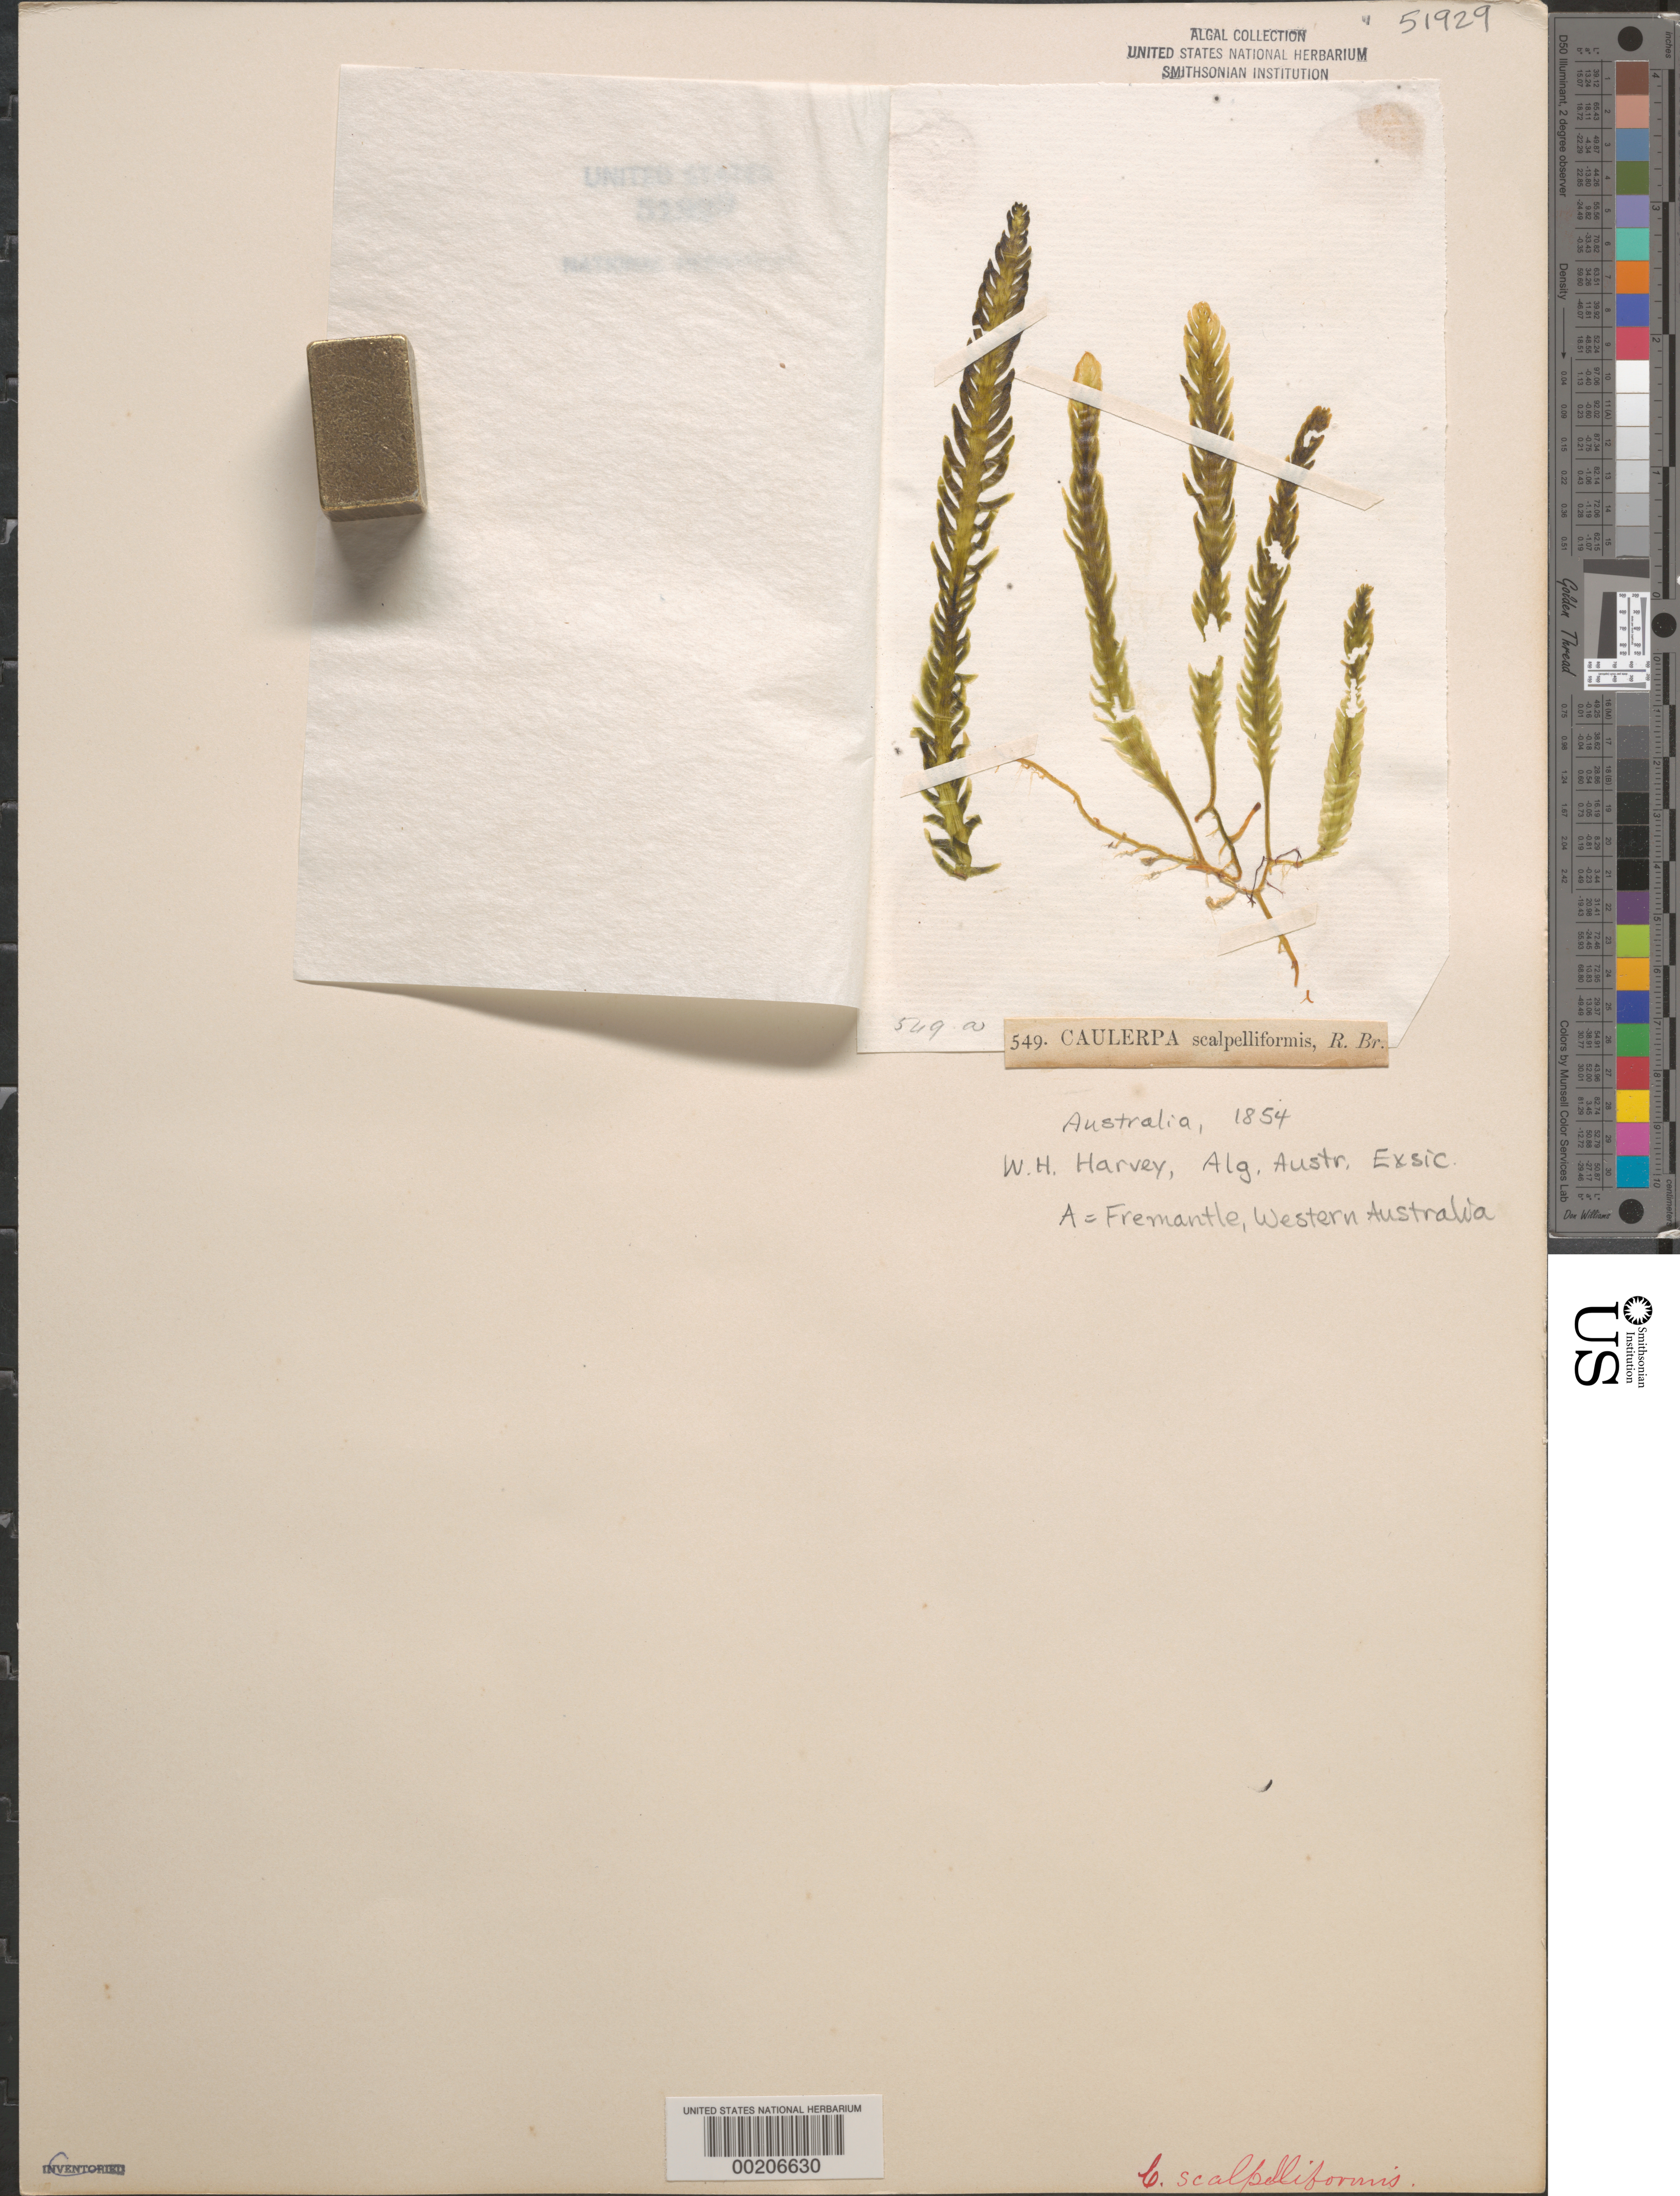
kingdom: Plantae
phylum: Chlorophyta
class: Ulvophyceae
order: Bryopsidales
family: Caulerpaceae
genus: Caulerpa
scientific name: Caulerpa scalpelliformis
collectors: W. Harvey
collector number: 549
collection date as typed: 1854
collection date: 1854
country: Australia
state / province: Western Australia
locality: Fremantle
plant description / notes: Harvey, Algae Australiae Exsiccatae, (A)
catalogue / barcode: US 51929